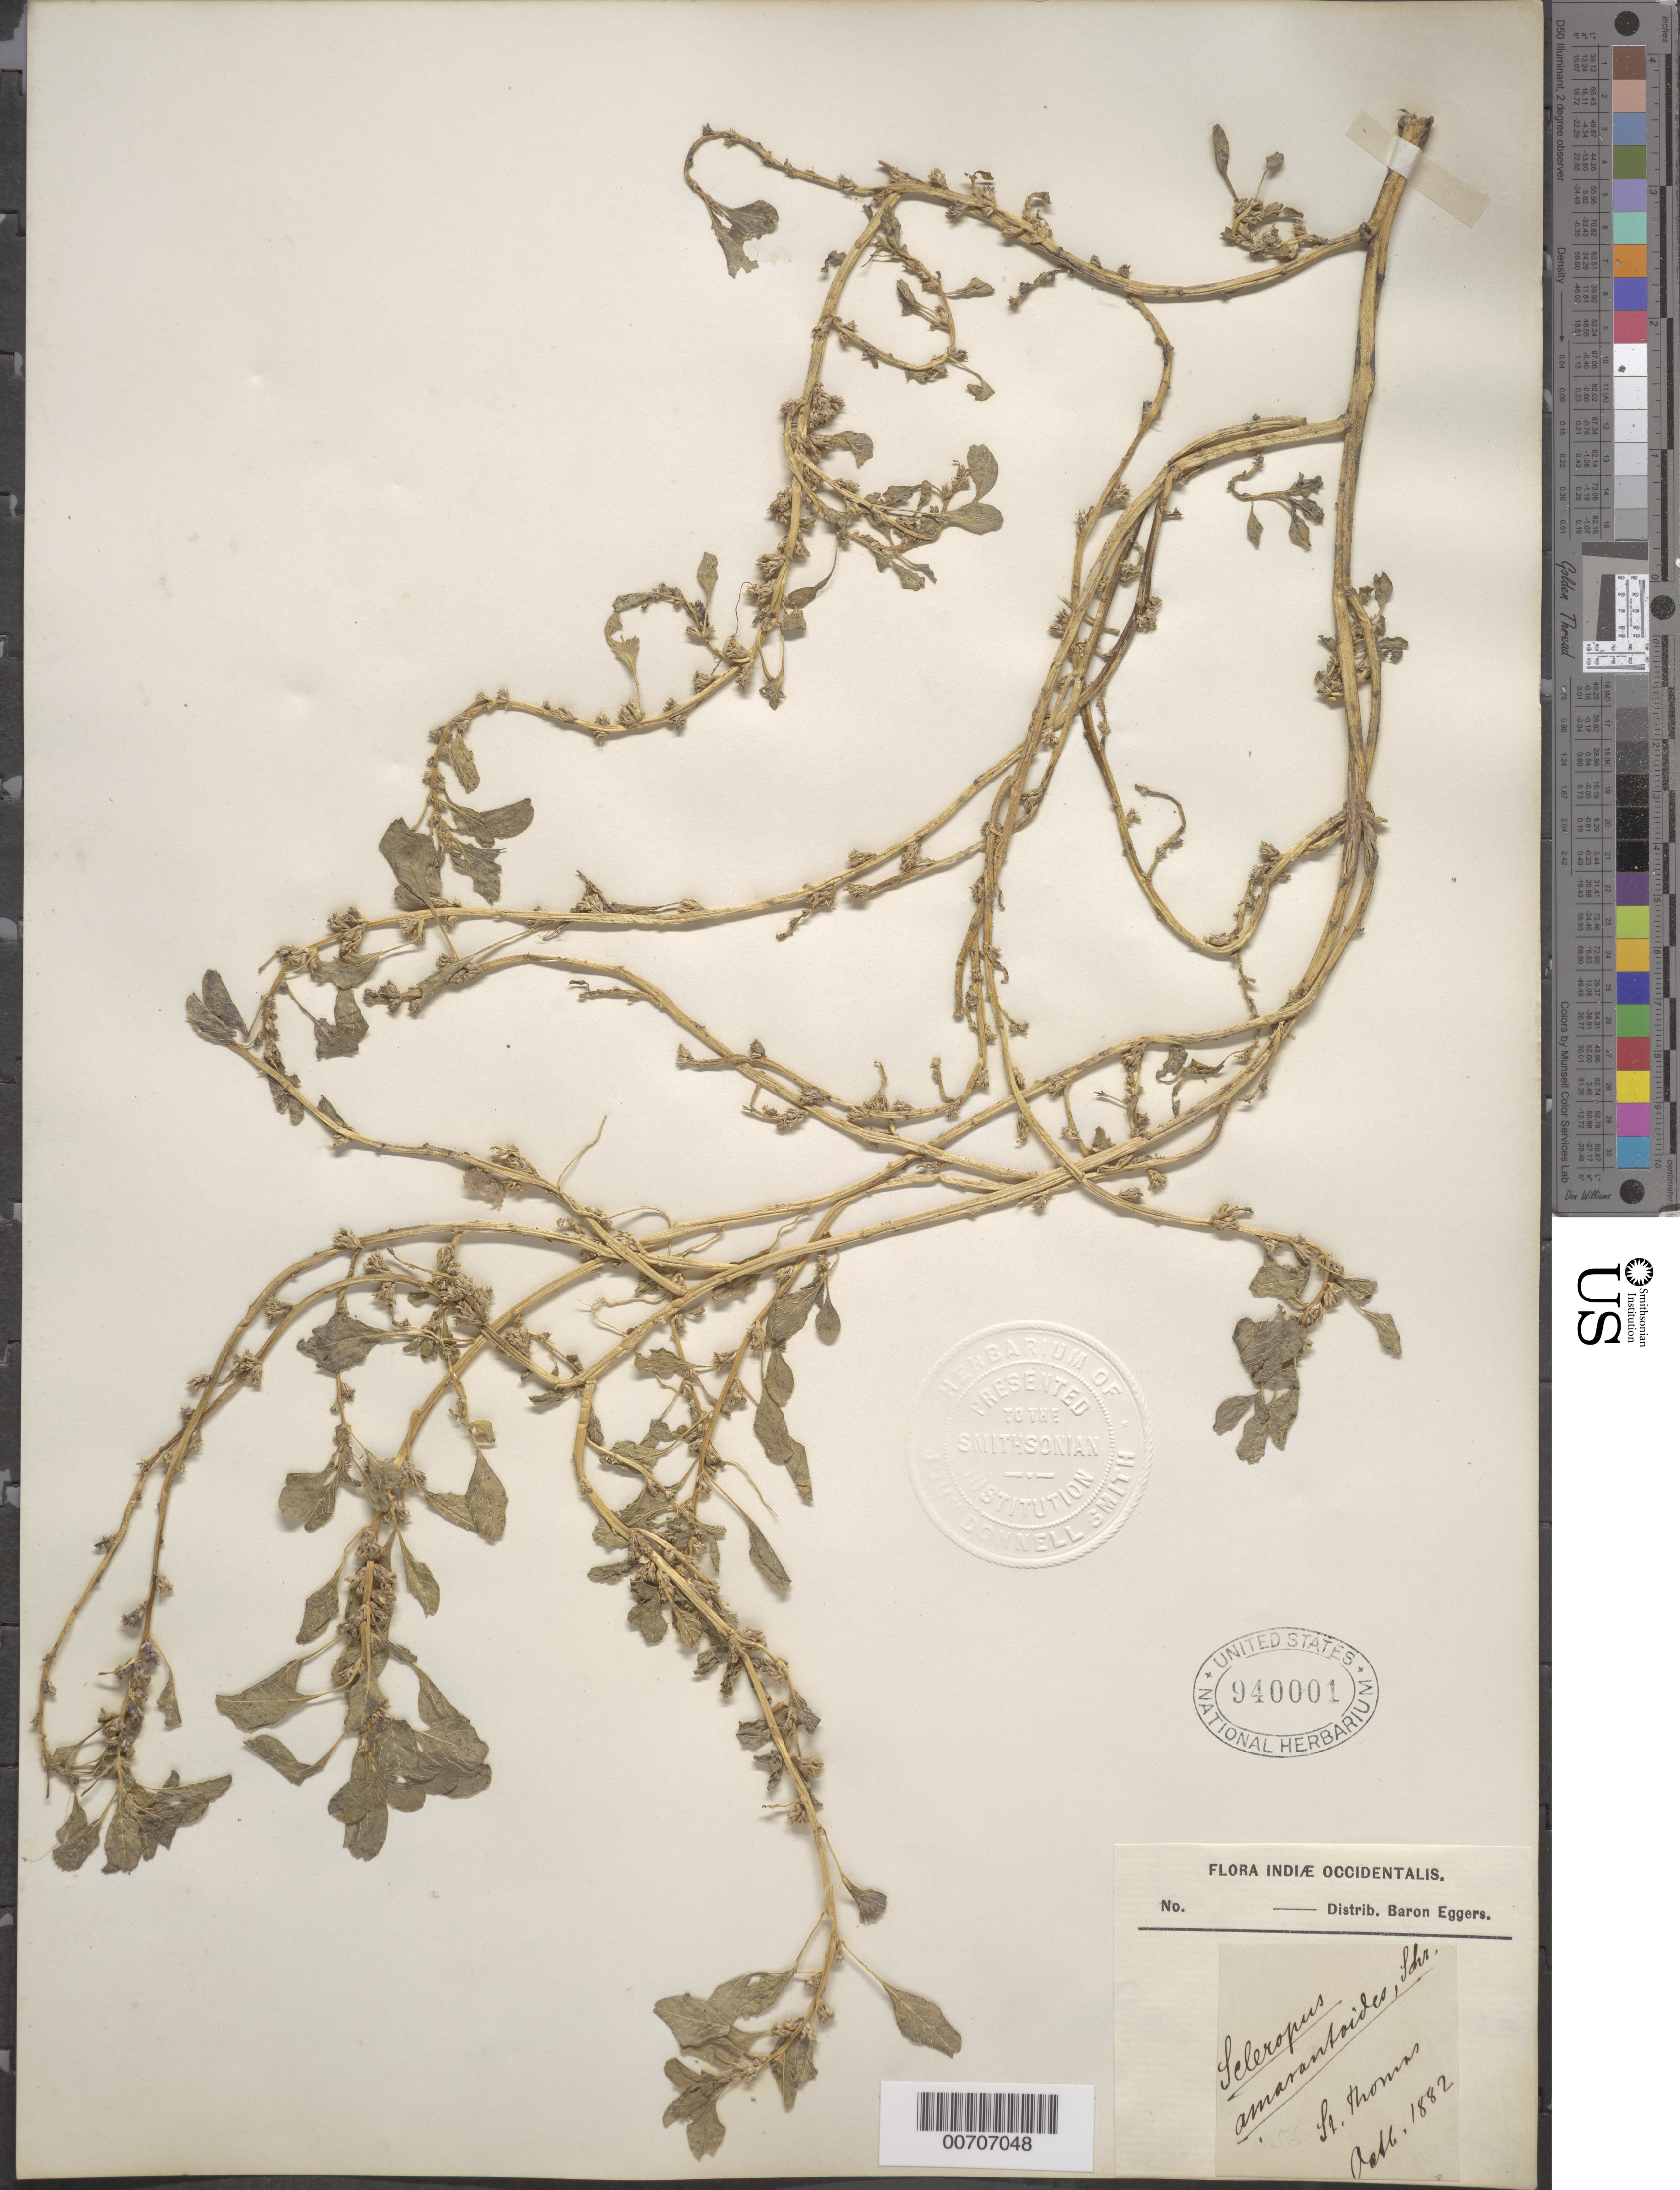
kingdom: Plantae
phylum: Tracheophyta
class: Magnoliopsida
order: Caryophyllales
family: Amaranthaceae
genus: Amaranthus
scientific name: Amaranthus crassipes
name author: Schltdl.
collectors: H. F. A. von Eggers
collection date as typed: Oct 1882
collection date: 1882-10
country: U.S. Virgin Islands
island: St. Thomas Island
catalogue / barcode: US 940001